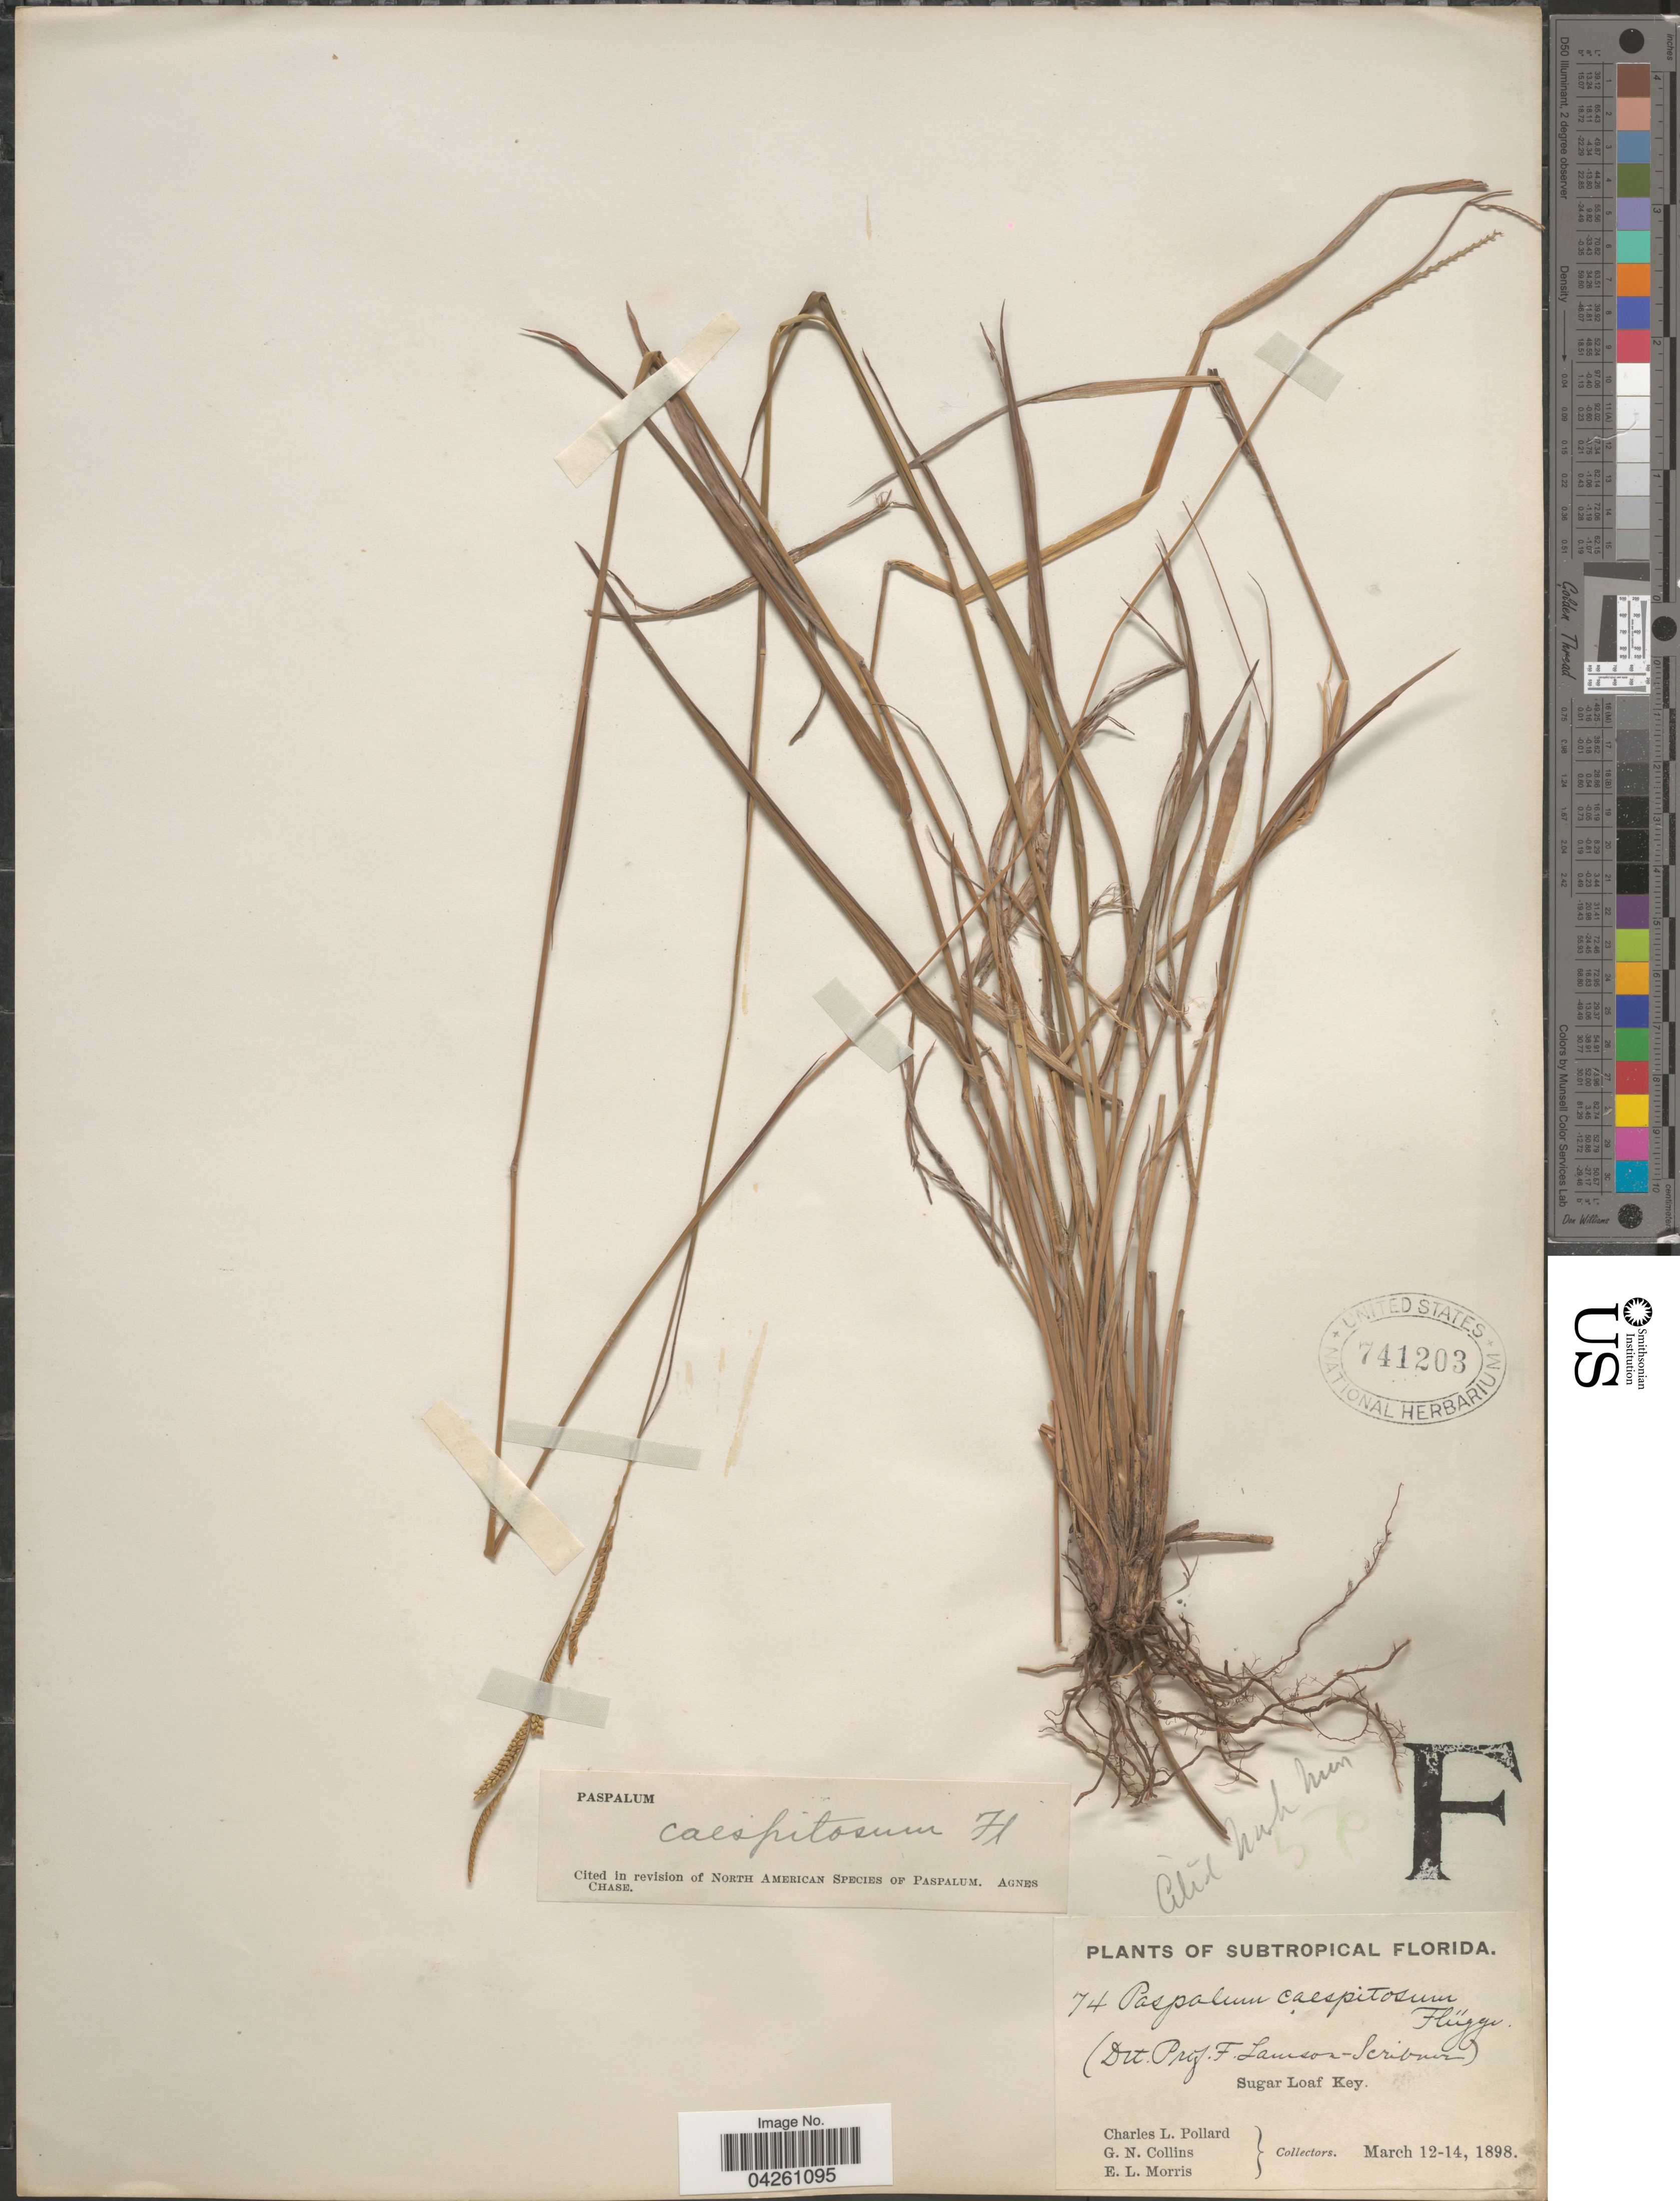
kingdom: Plantae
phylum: Tracheophyta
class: Liliopsida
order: Poales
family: Poaceae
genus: Paspalum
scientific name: Paspalum caespitosum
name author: Flüggé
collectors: C. L. Pollard, G. Collins & E. Morris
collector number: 74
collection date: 1898-03-12/1898-03-14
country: United States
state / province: Florida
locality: Subtropical Florida. Sugar Loaf Key.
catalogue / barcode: US 741203